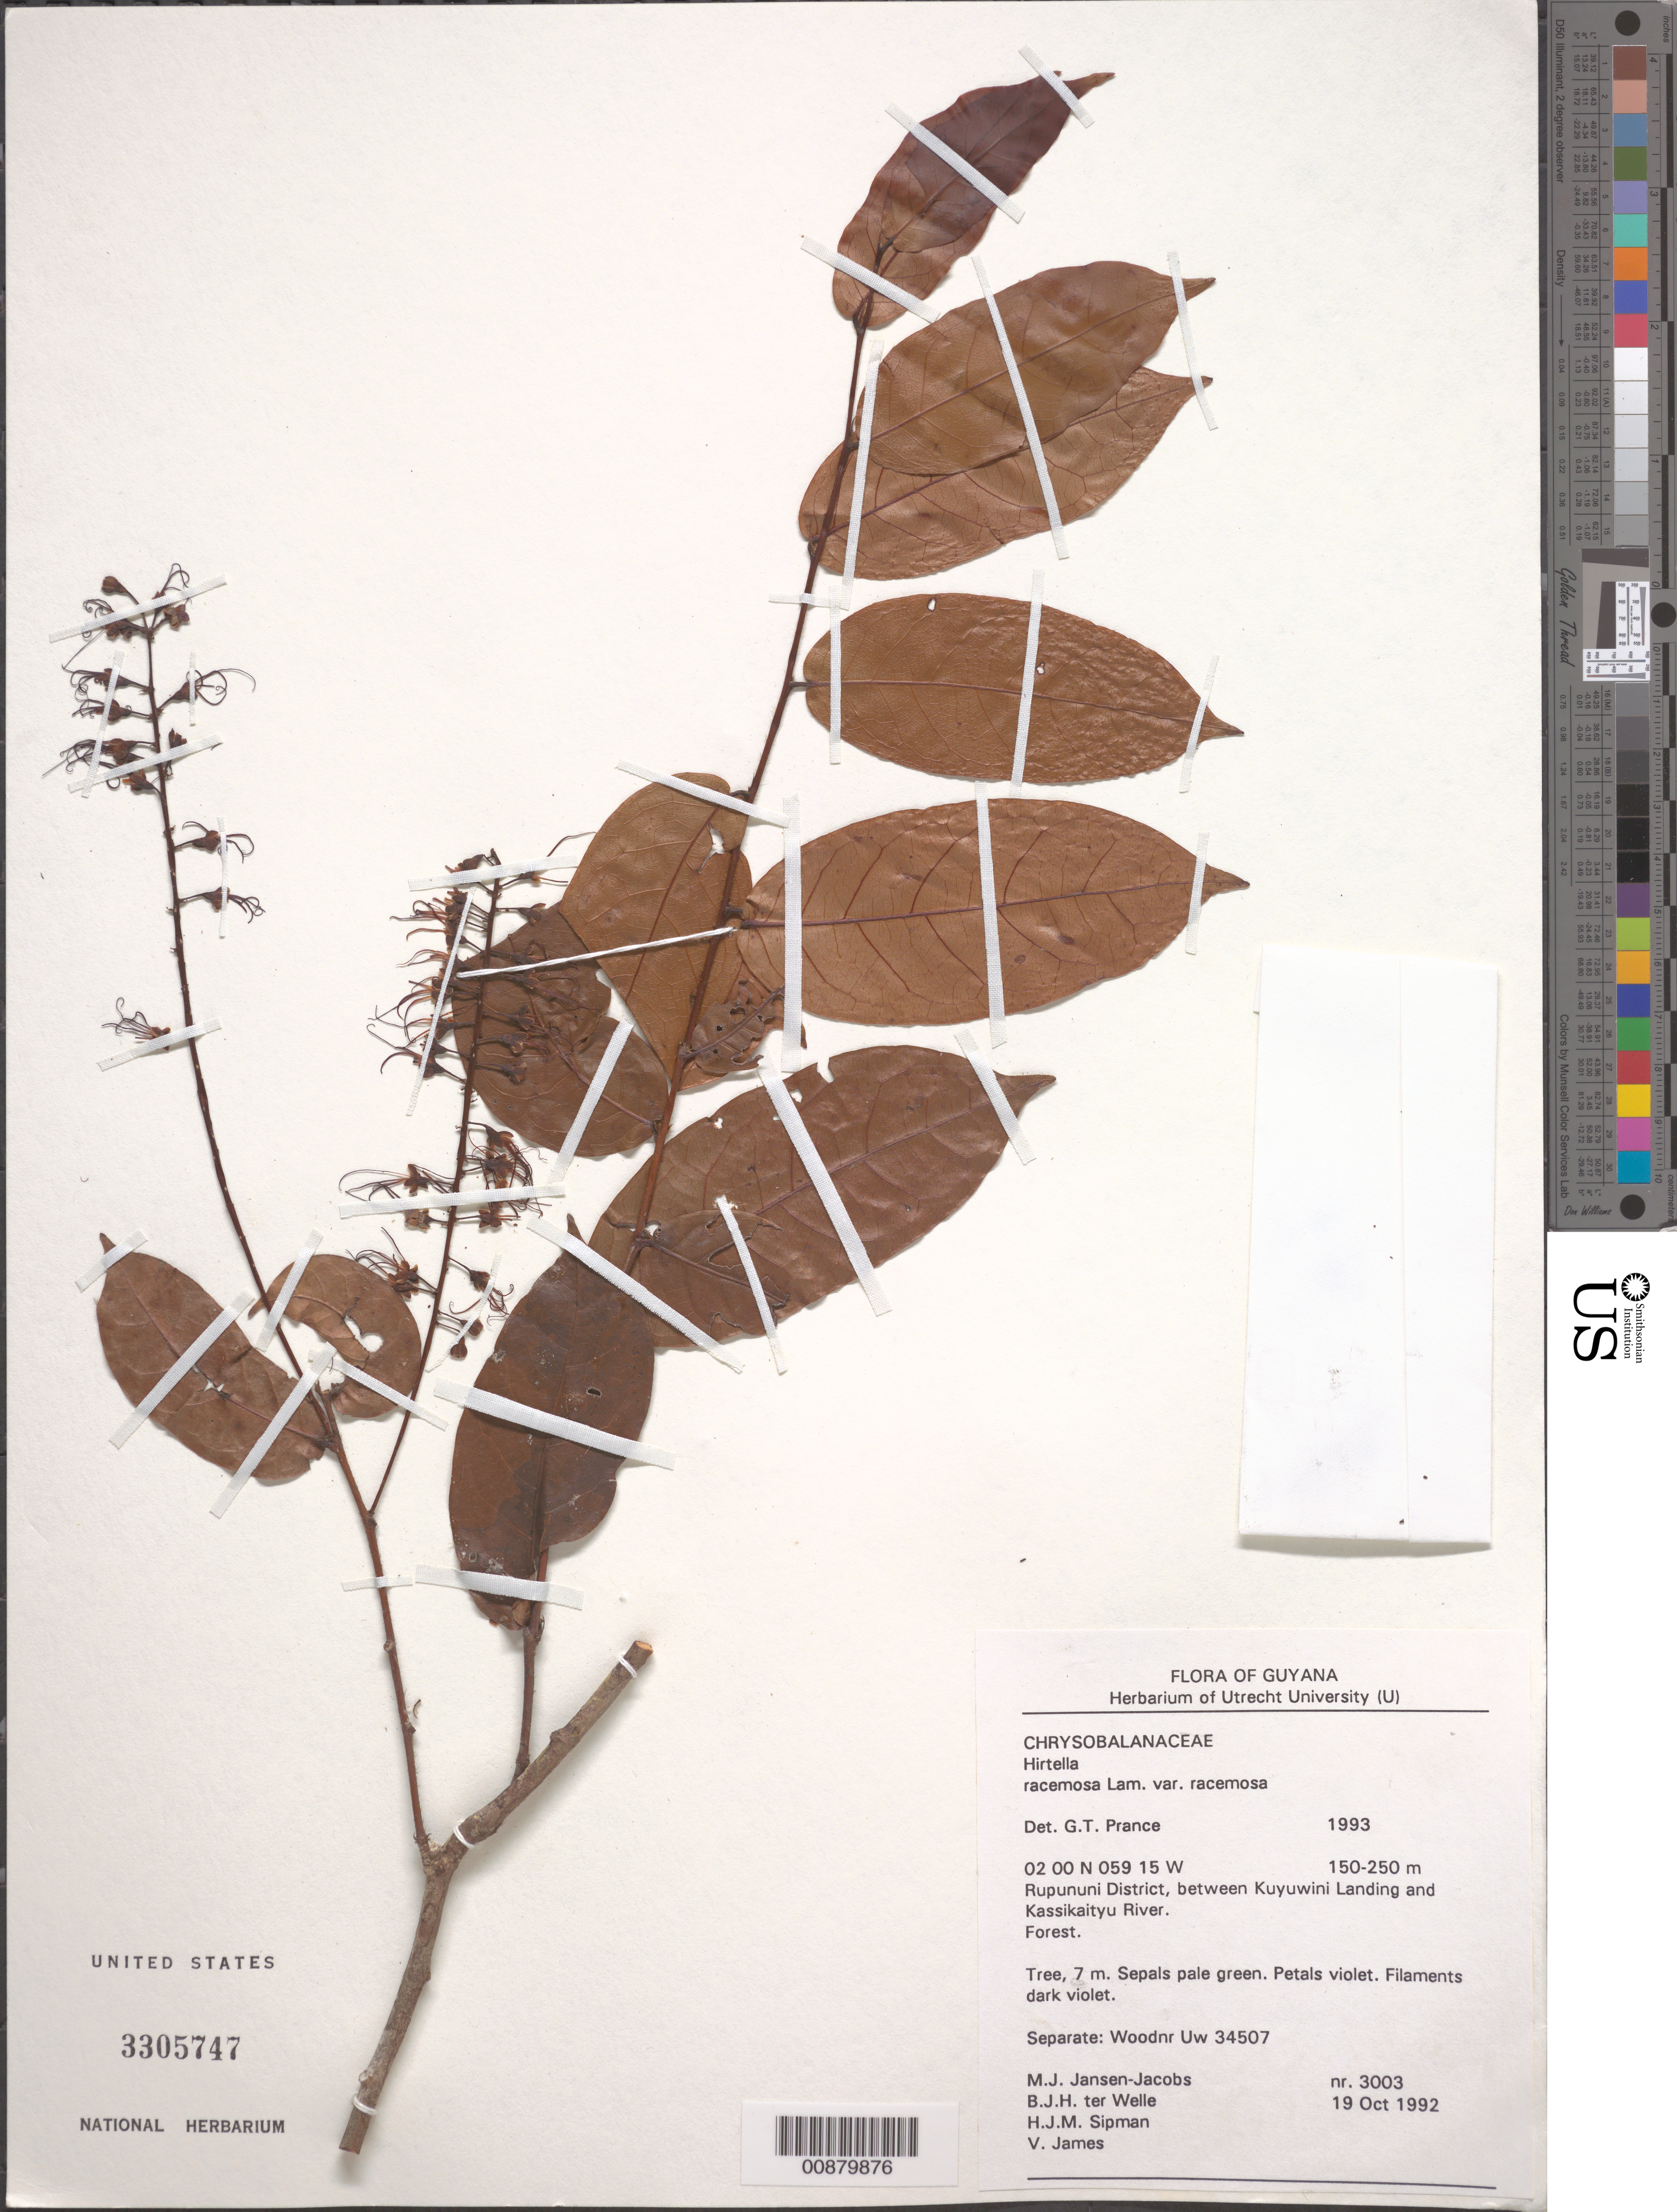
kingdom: Plantae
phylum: Tracheophyta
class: Magnoliopsida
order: Malpighiales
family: Chrysobalanaceae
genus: Hirtella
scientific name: Hirtella racemosa var. racemosa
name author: Lam.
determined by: Prance, G. T.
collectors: M. J. Jansen-Jacobs, B. Welle, H. J. M. Sipman & V. James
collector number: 3003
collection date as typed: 19-Oct-92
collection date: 1992-10-19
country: Guyana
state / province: U. Takutu-U. Essequibo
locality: Rupununi District, between Kuyuwini Landing and Kassikaityu River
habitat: Forest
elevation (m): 150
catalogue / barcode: US 3305747